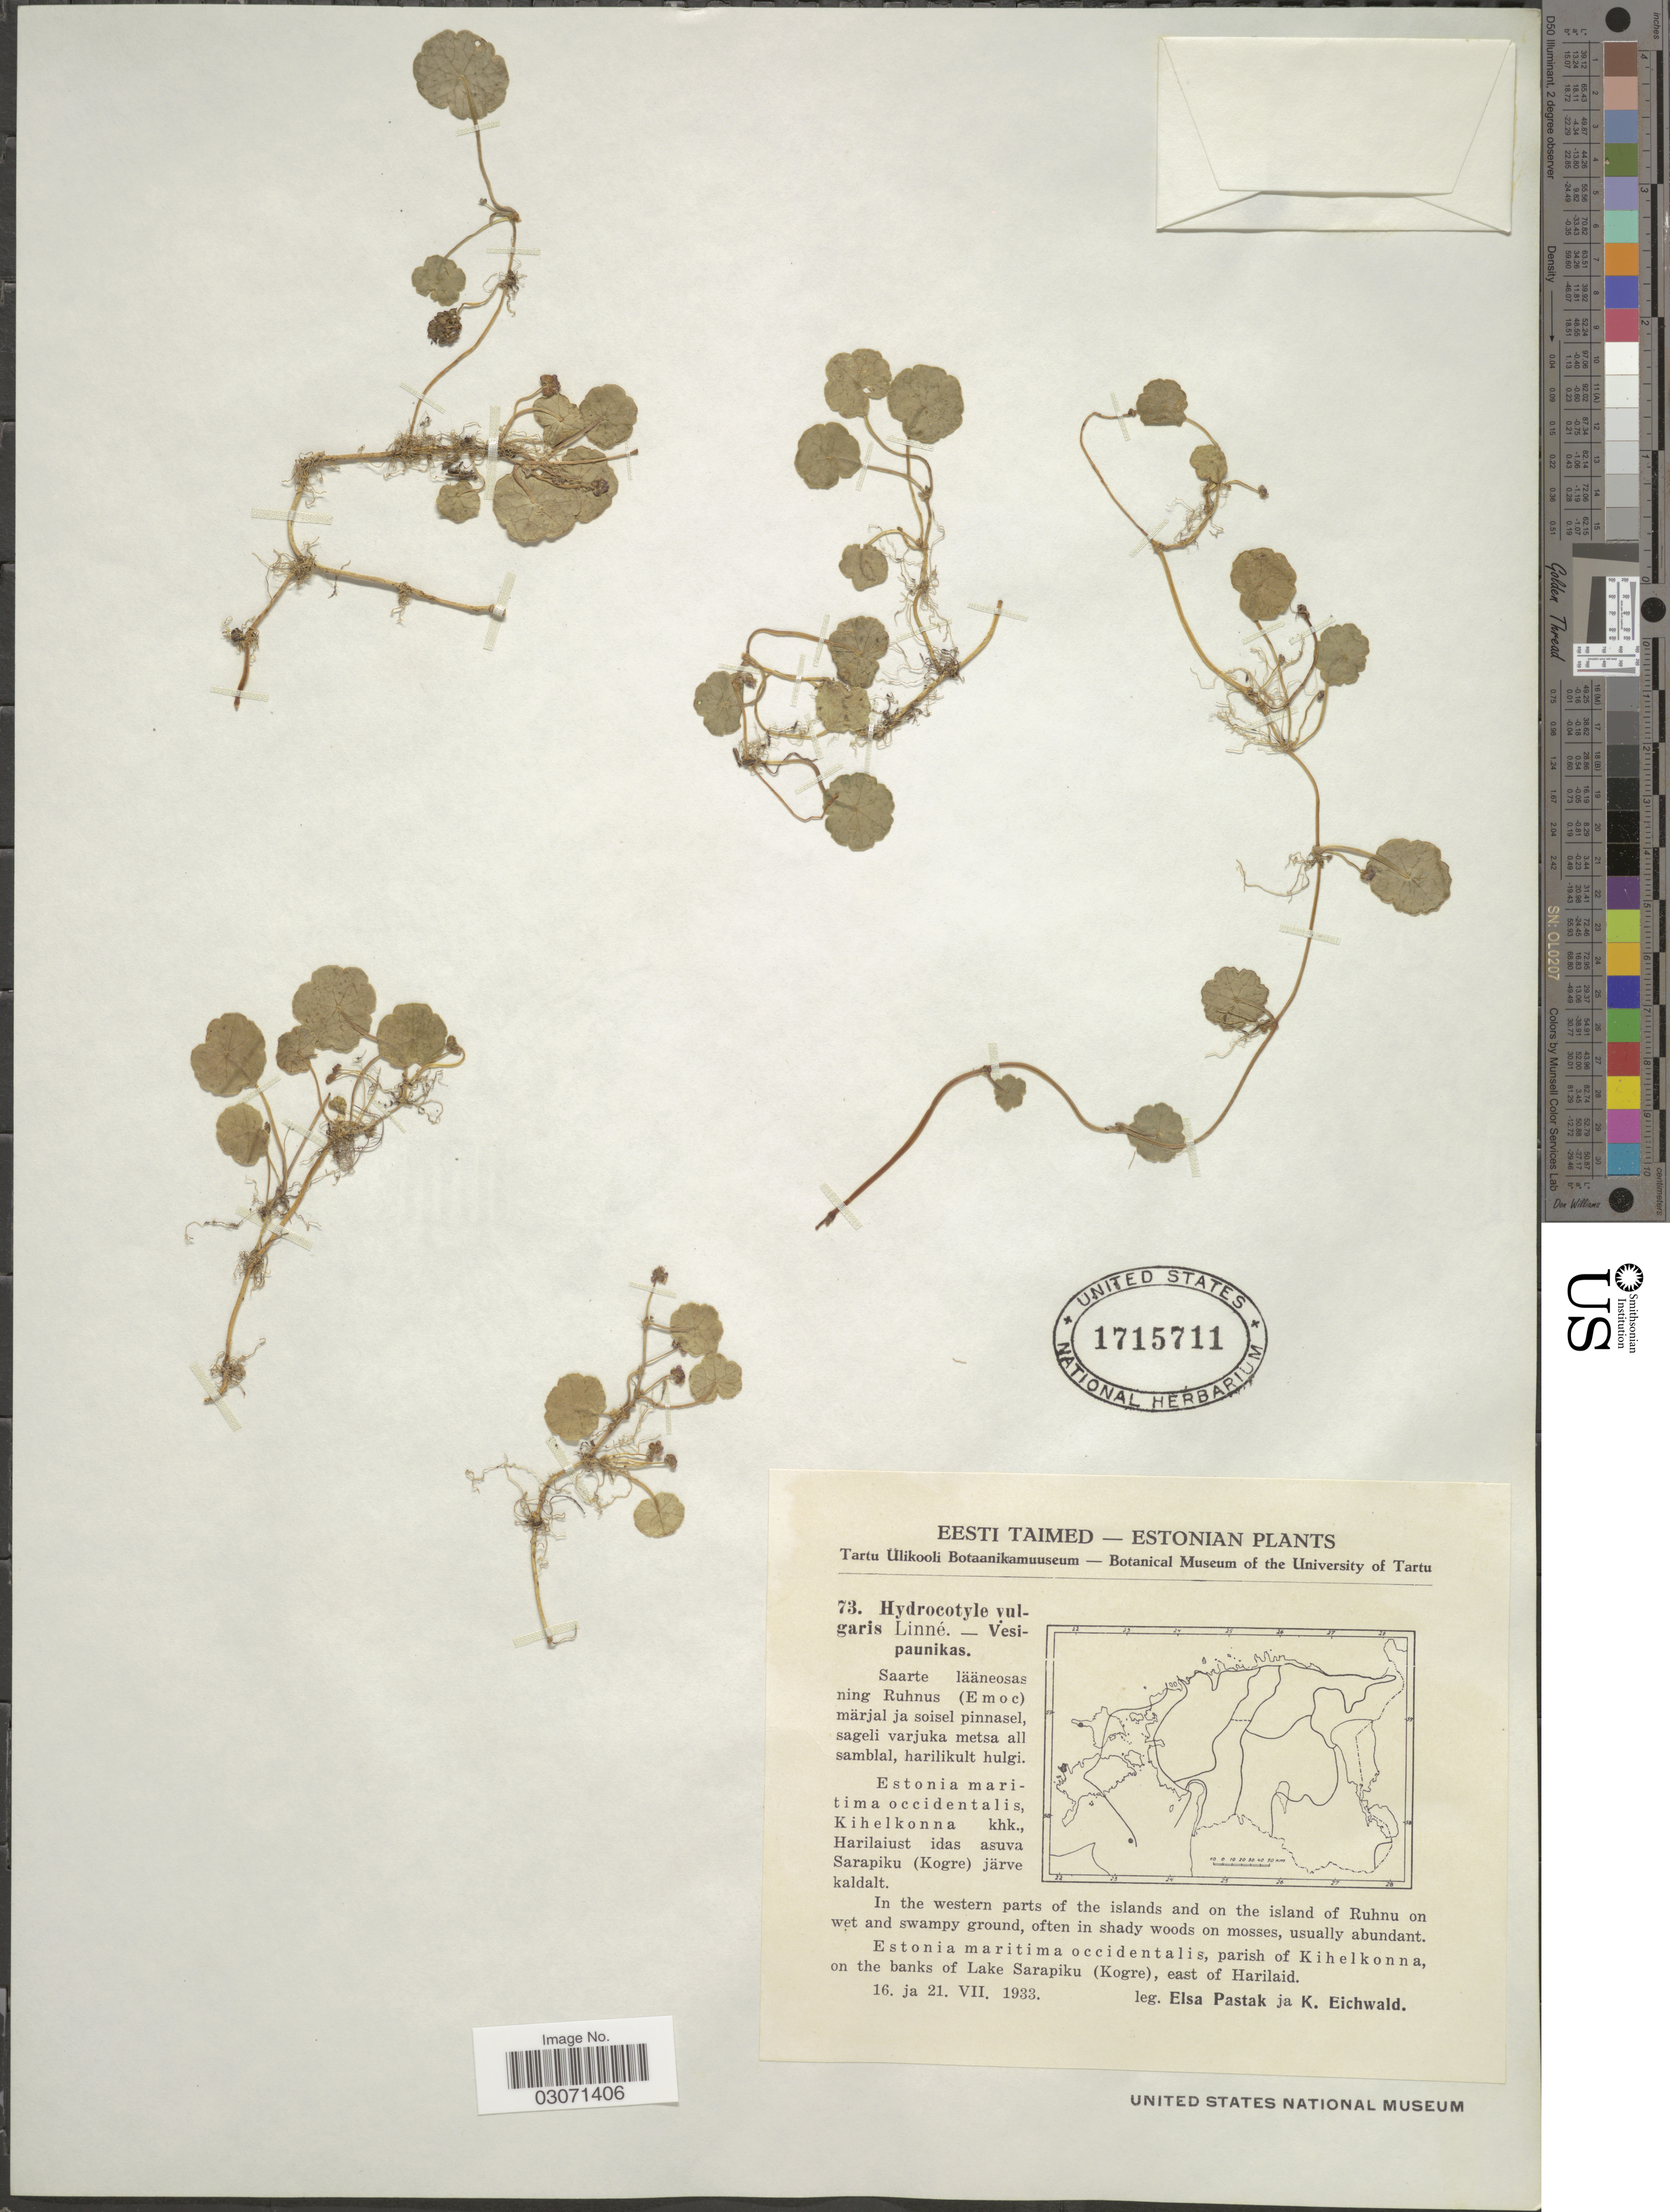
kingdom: Plantae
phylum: Tracheophyta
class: Magnoliopsida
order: Apiales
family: Araliaceae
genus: Hydrocotyle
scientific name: Hydrocotyle vulgaris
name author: L.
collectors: E. Pastak & K. Eichwald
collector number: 73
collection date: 1933-07-16/1933-07-21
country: Estonia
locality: In the western parts of the islands and on the island of Ruhnu. Estonia maritima occidentalis, parish of Kihelkonna, on the banks of Lake Sarapiku (Kogre), east of Harilaid.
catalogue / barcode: US 1715711